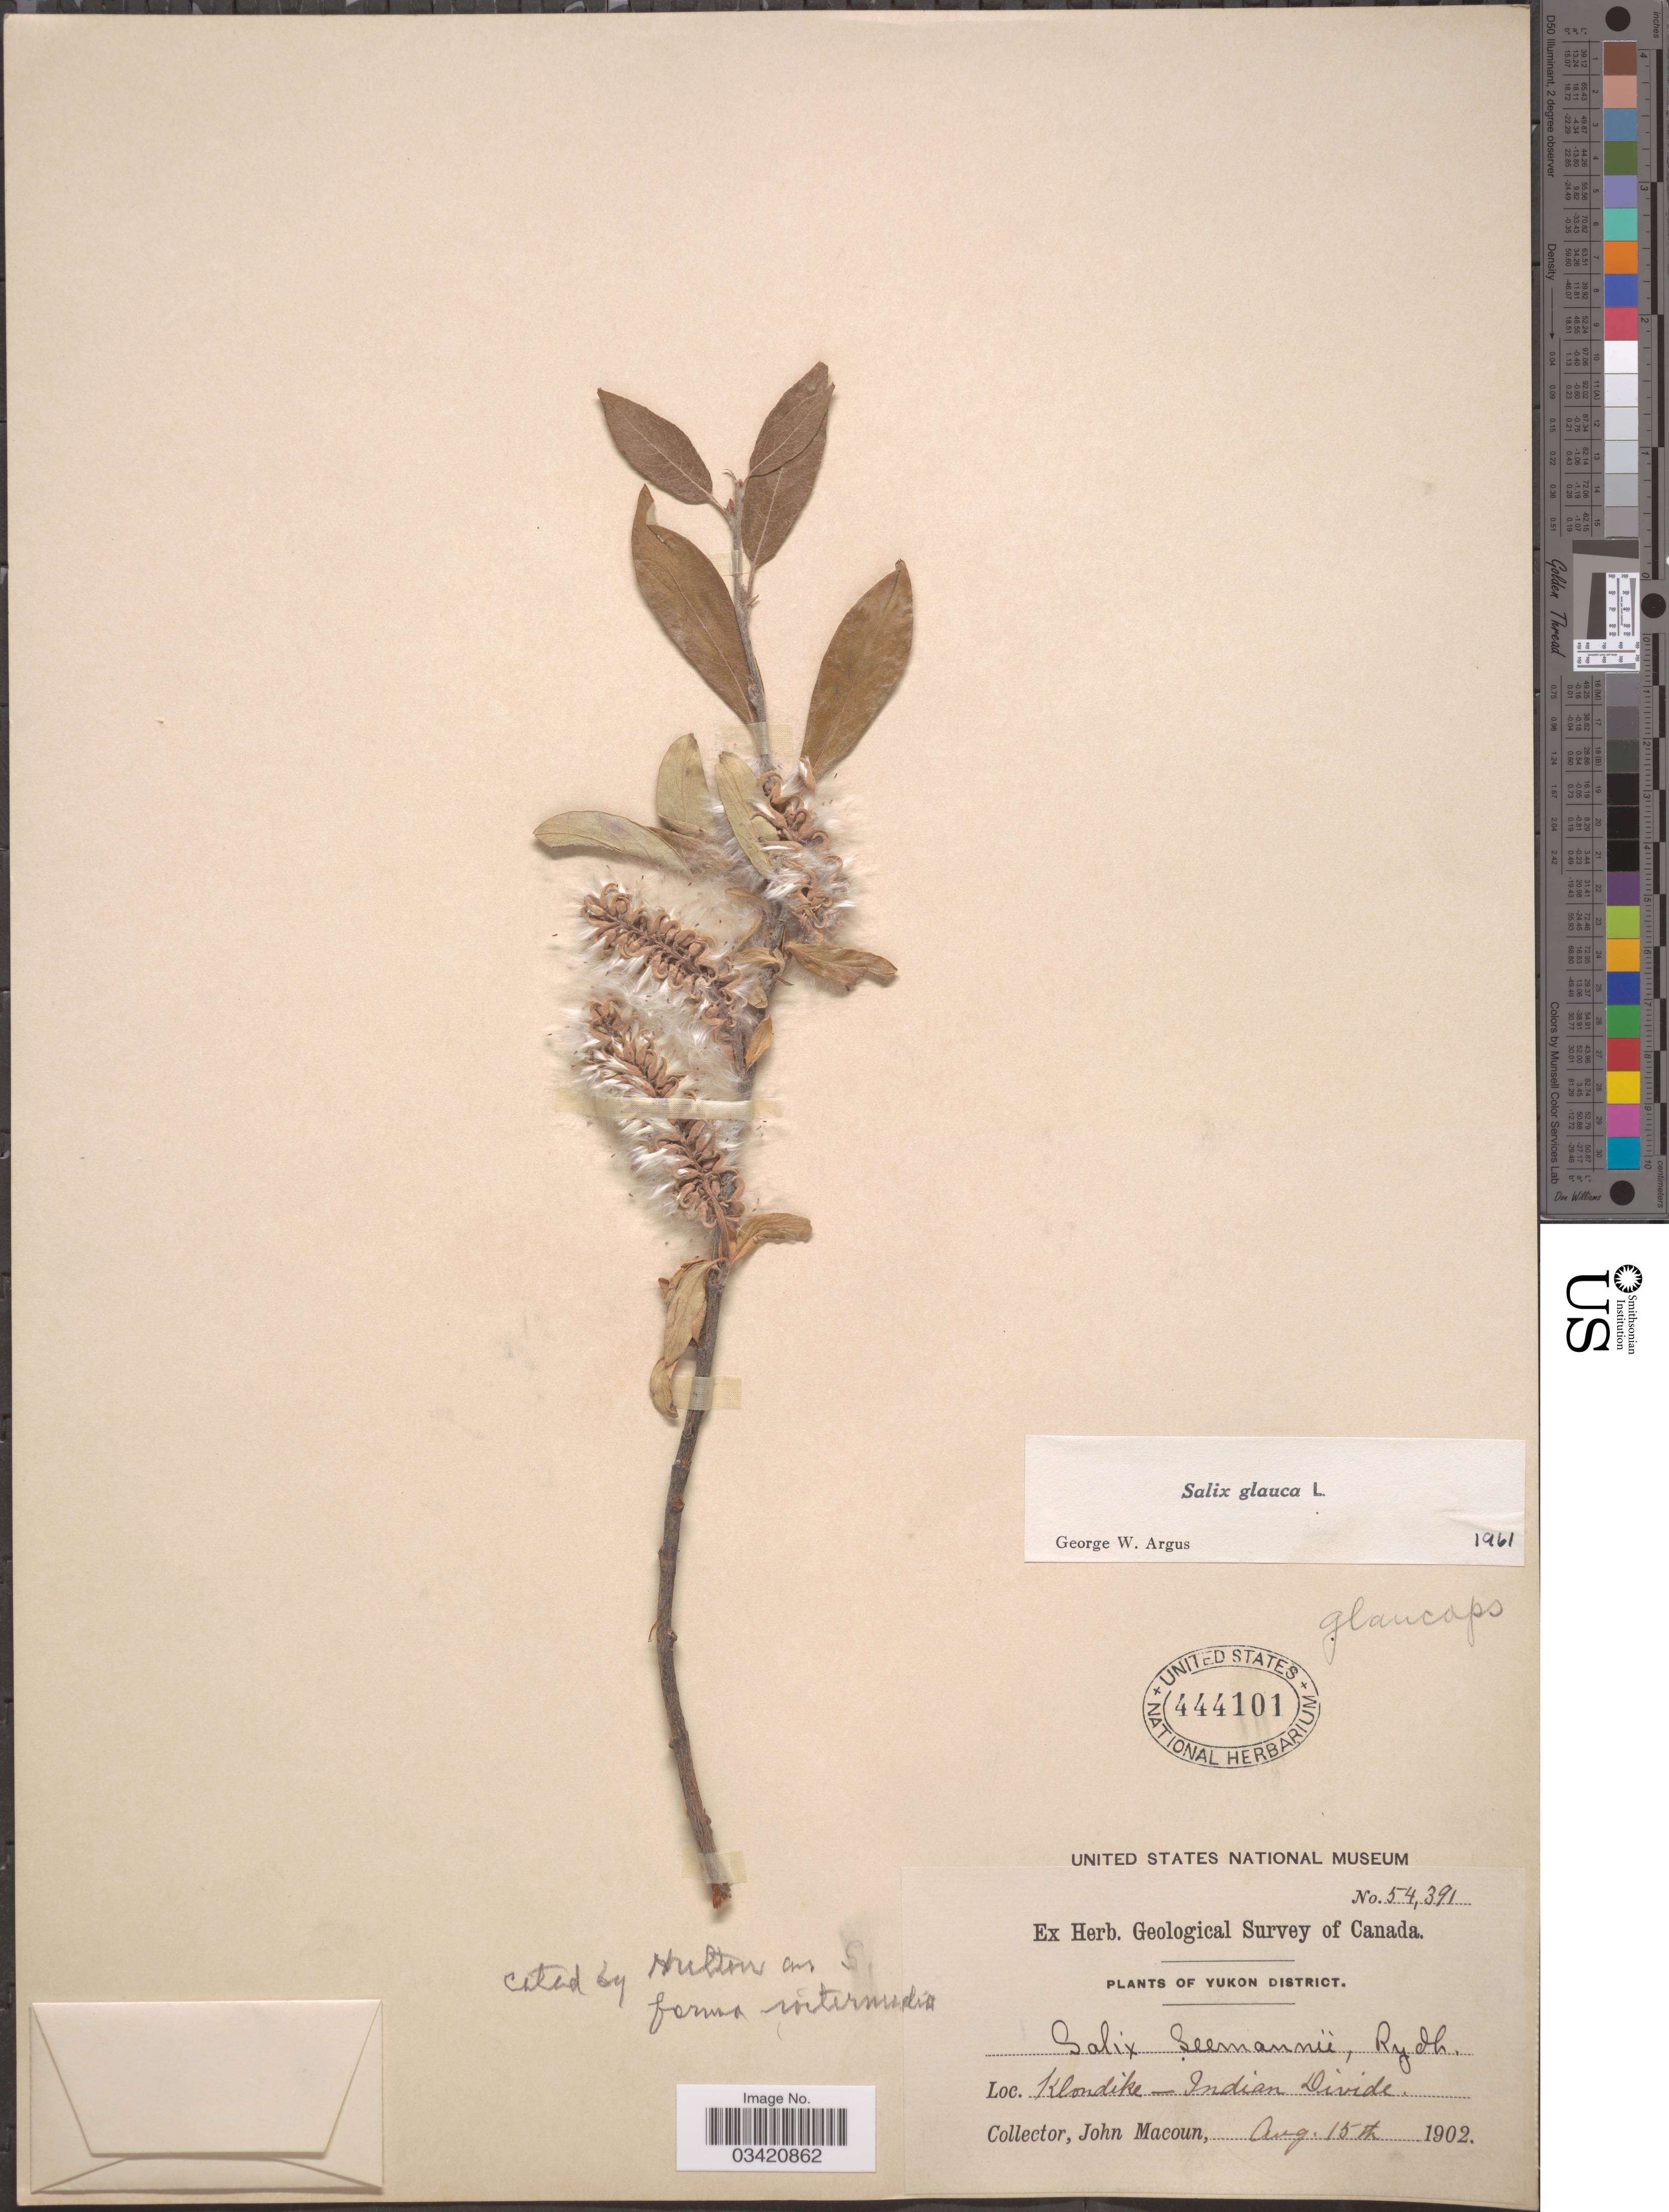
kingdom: Plantae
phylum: Tracheophyta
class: Magnoliopsida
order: Malpighiales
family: Salicaceae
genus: Salix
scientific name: Salix glauca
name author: L.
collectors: J. Macoun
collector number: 54391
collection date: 1902-08-15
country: Canada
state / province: Yukon Territory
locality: Yukon District. Klondike - Indian Divide.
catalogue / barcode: US 444101